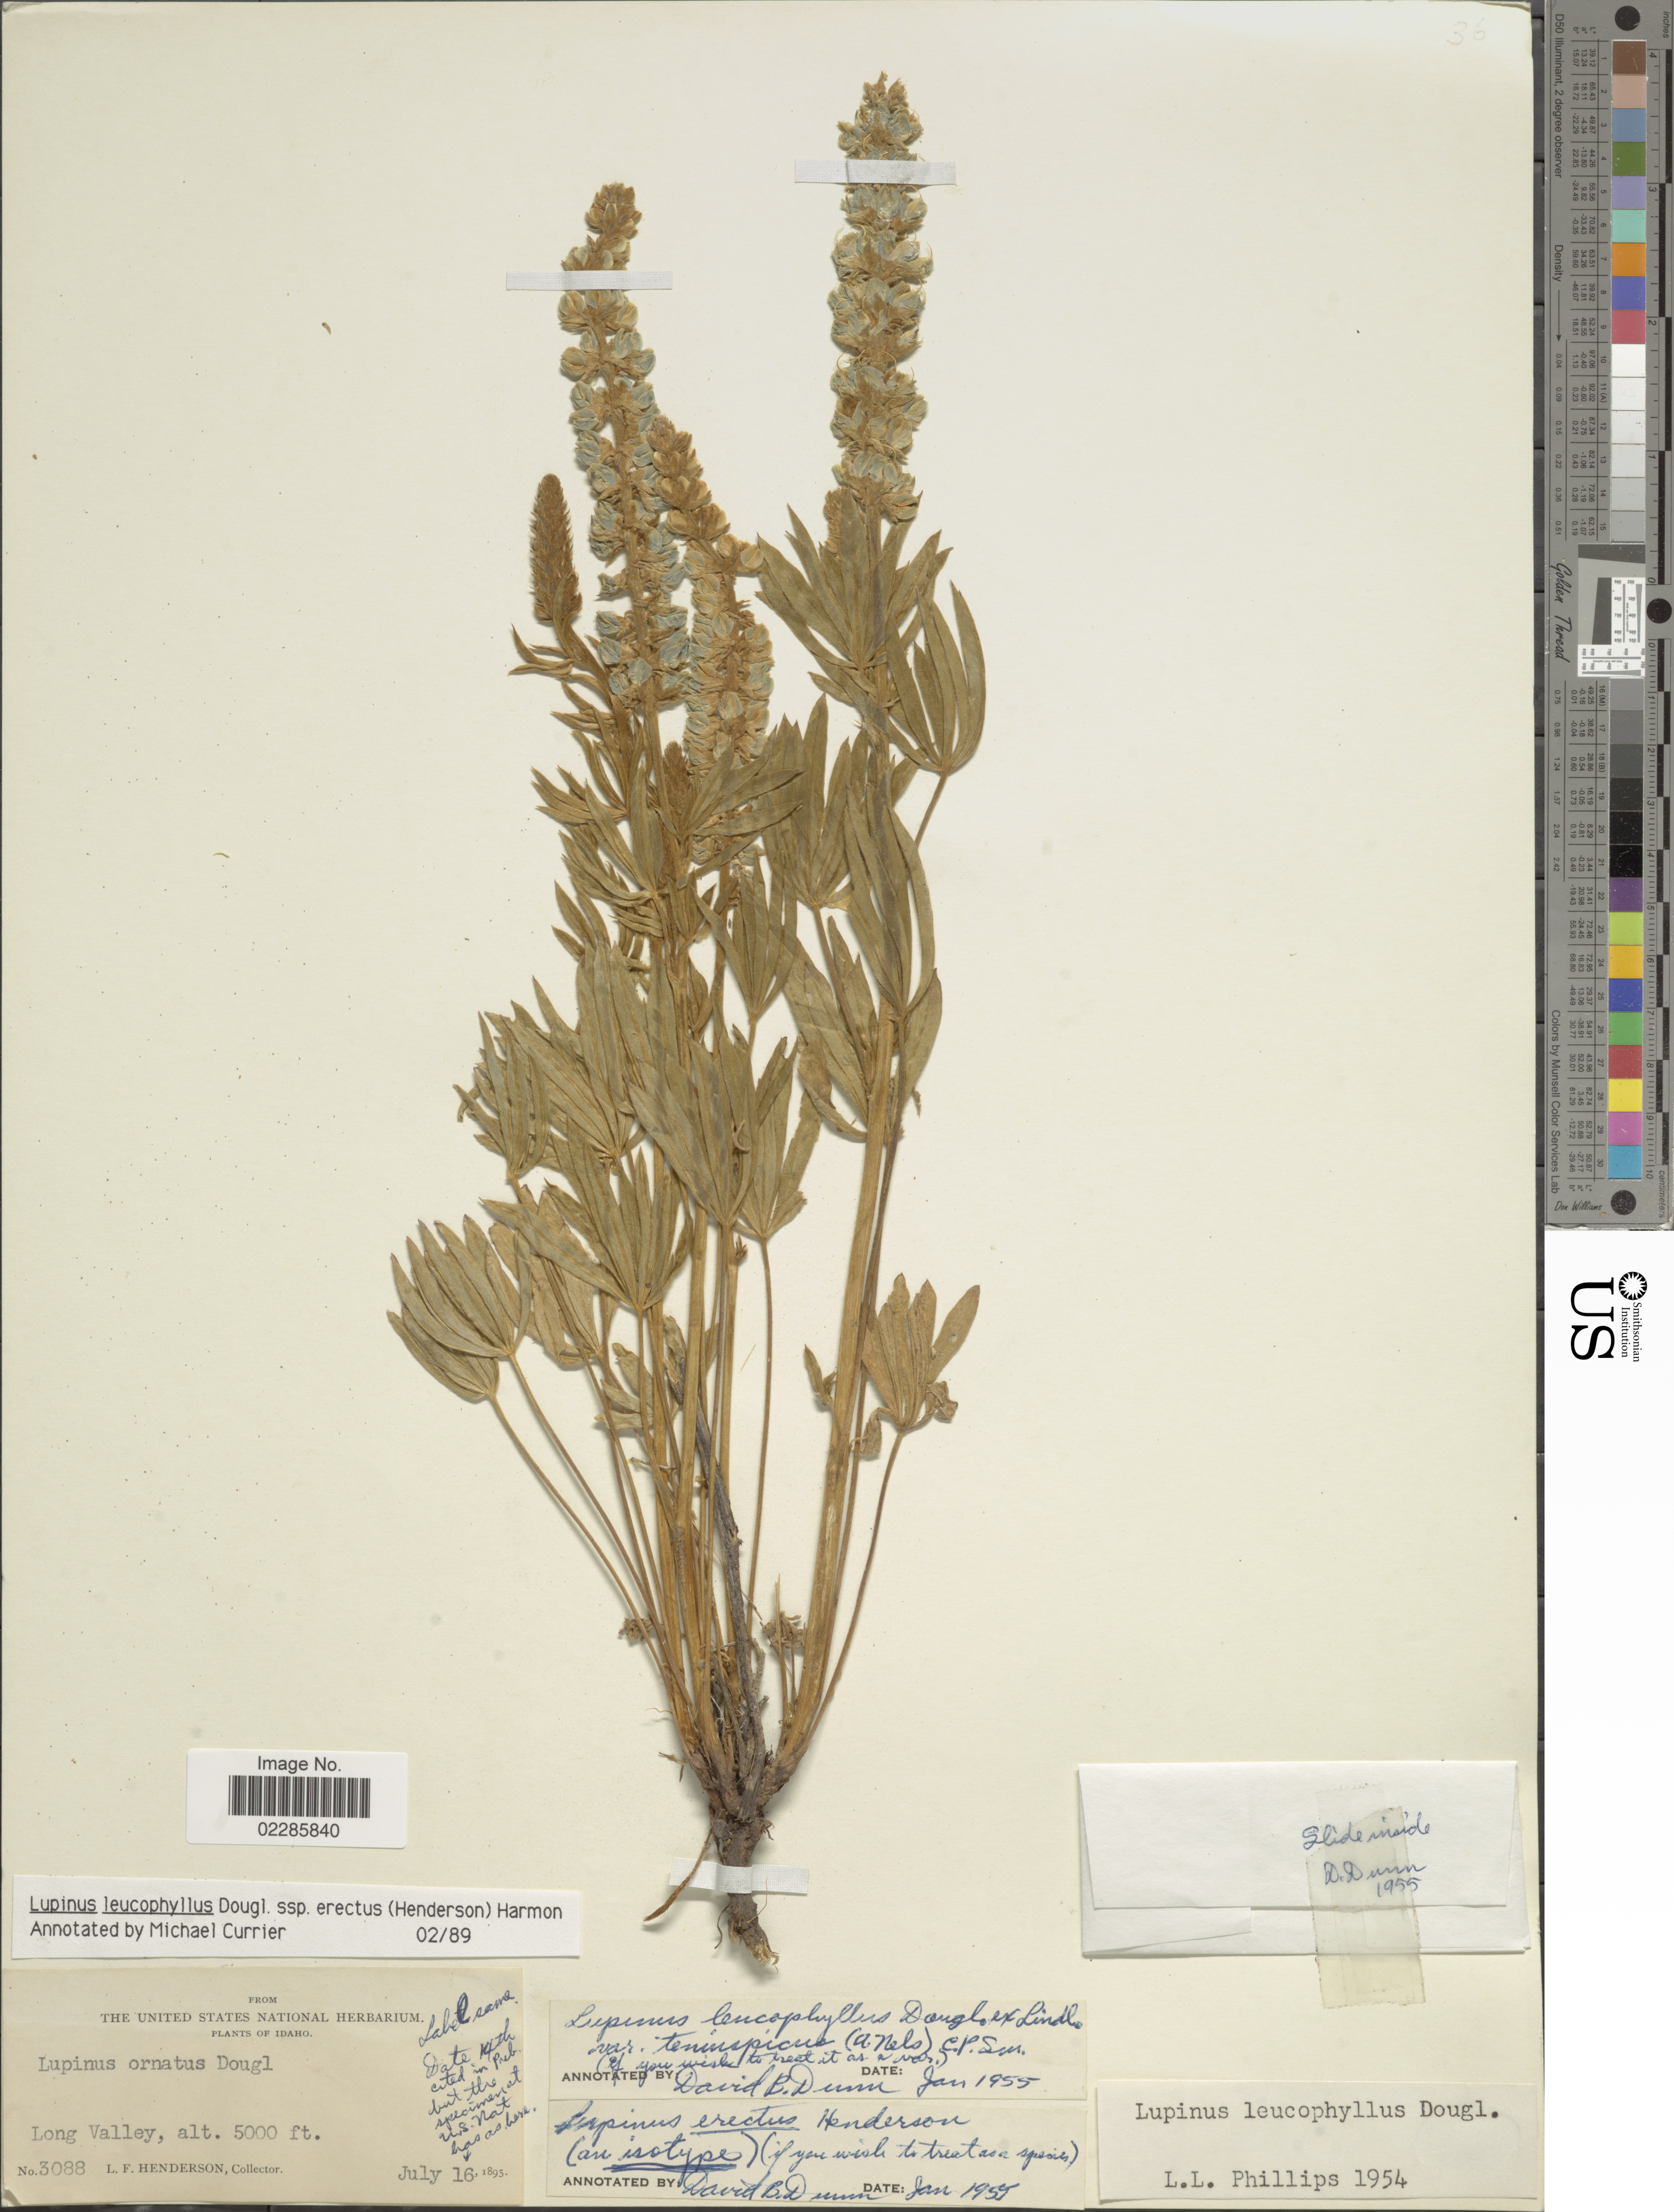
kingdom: Plantae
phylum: Tracheophyta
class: Magnoliopsida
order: Fabales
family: Fabaceae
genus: Lupinus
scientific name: Lupinus leucophyllus subsp. erectus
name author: (Douglass M.Hend.) Harmon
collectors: L. Henderson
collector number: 3088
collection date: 1895-07-16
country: United States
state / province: Idaho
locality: Long Valley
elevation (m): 1524